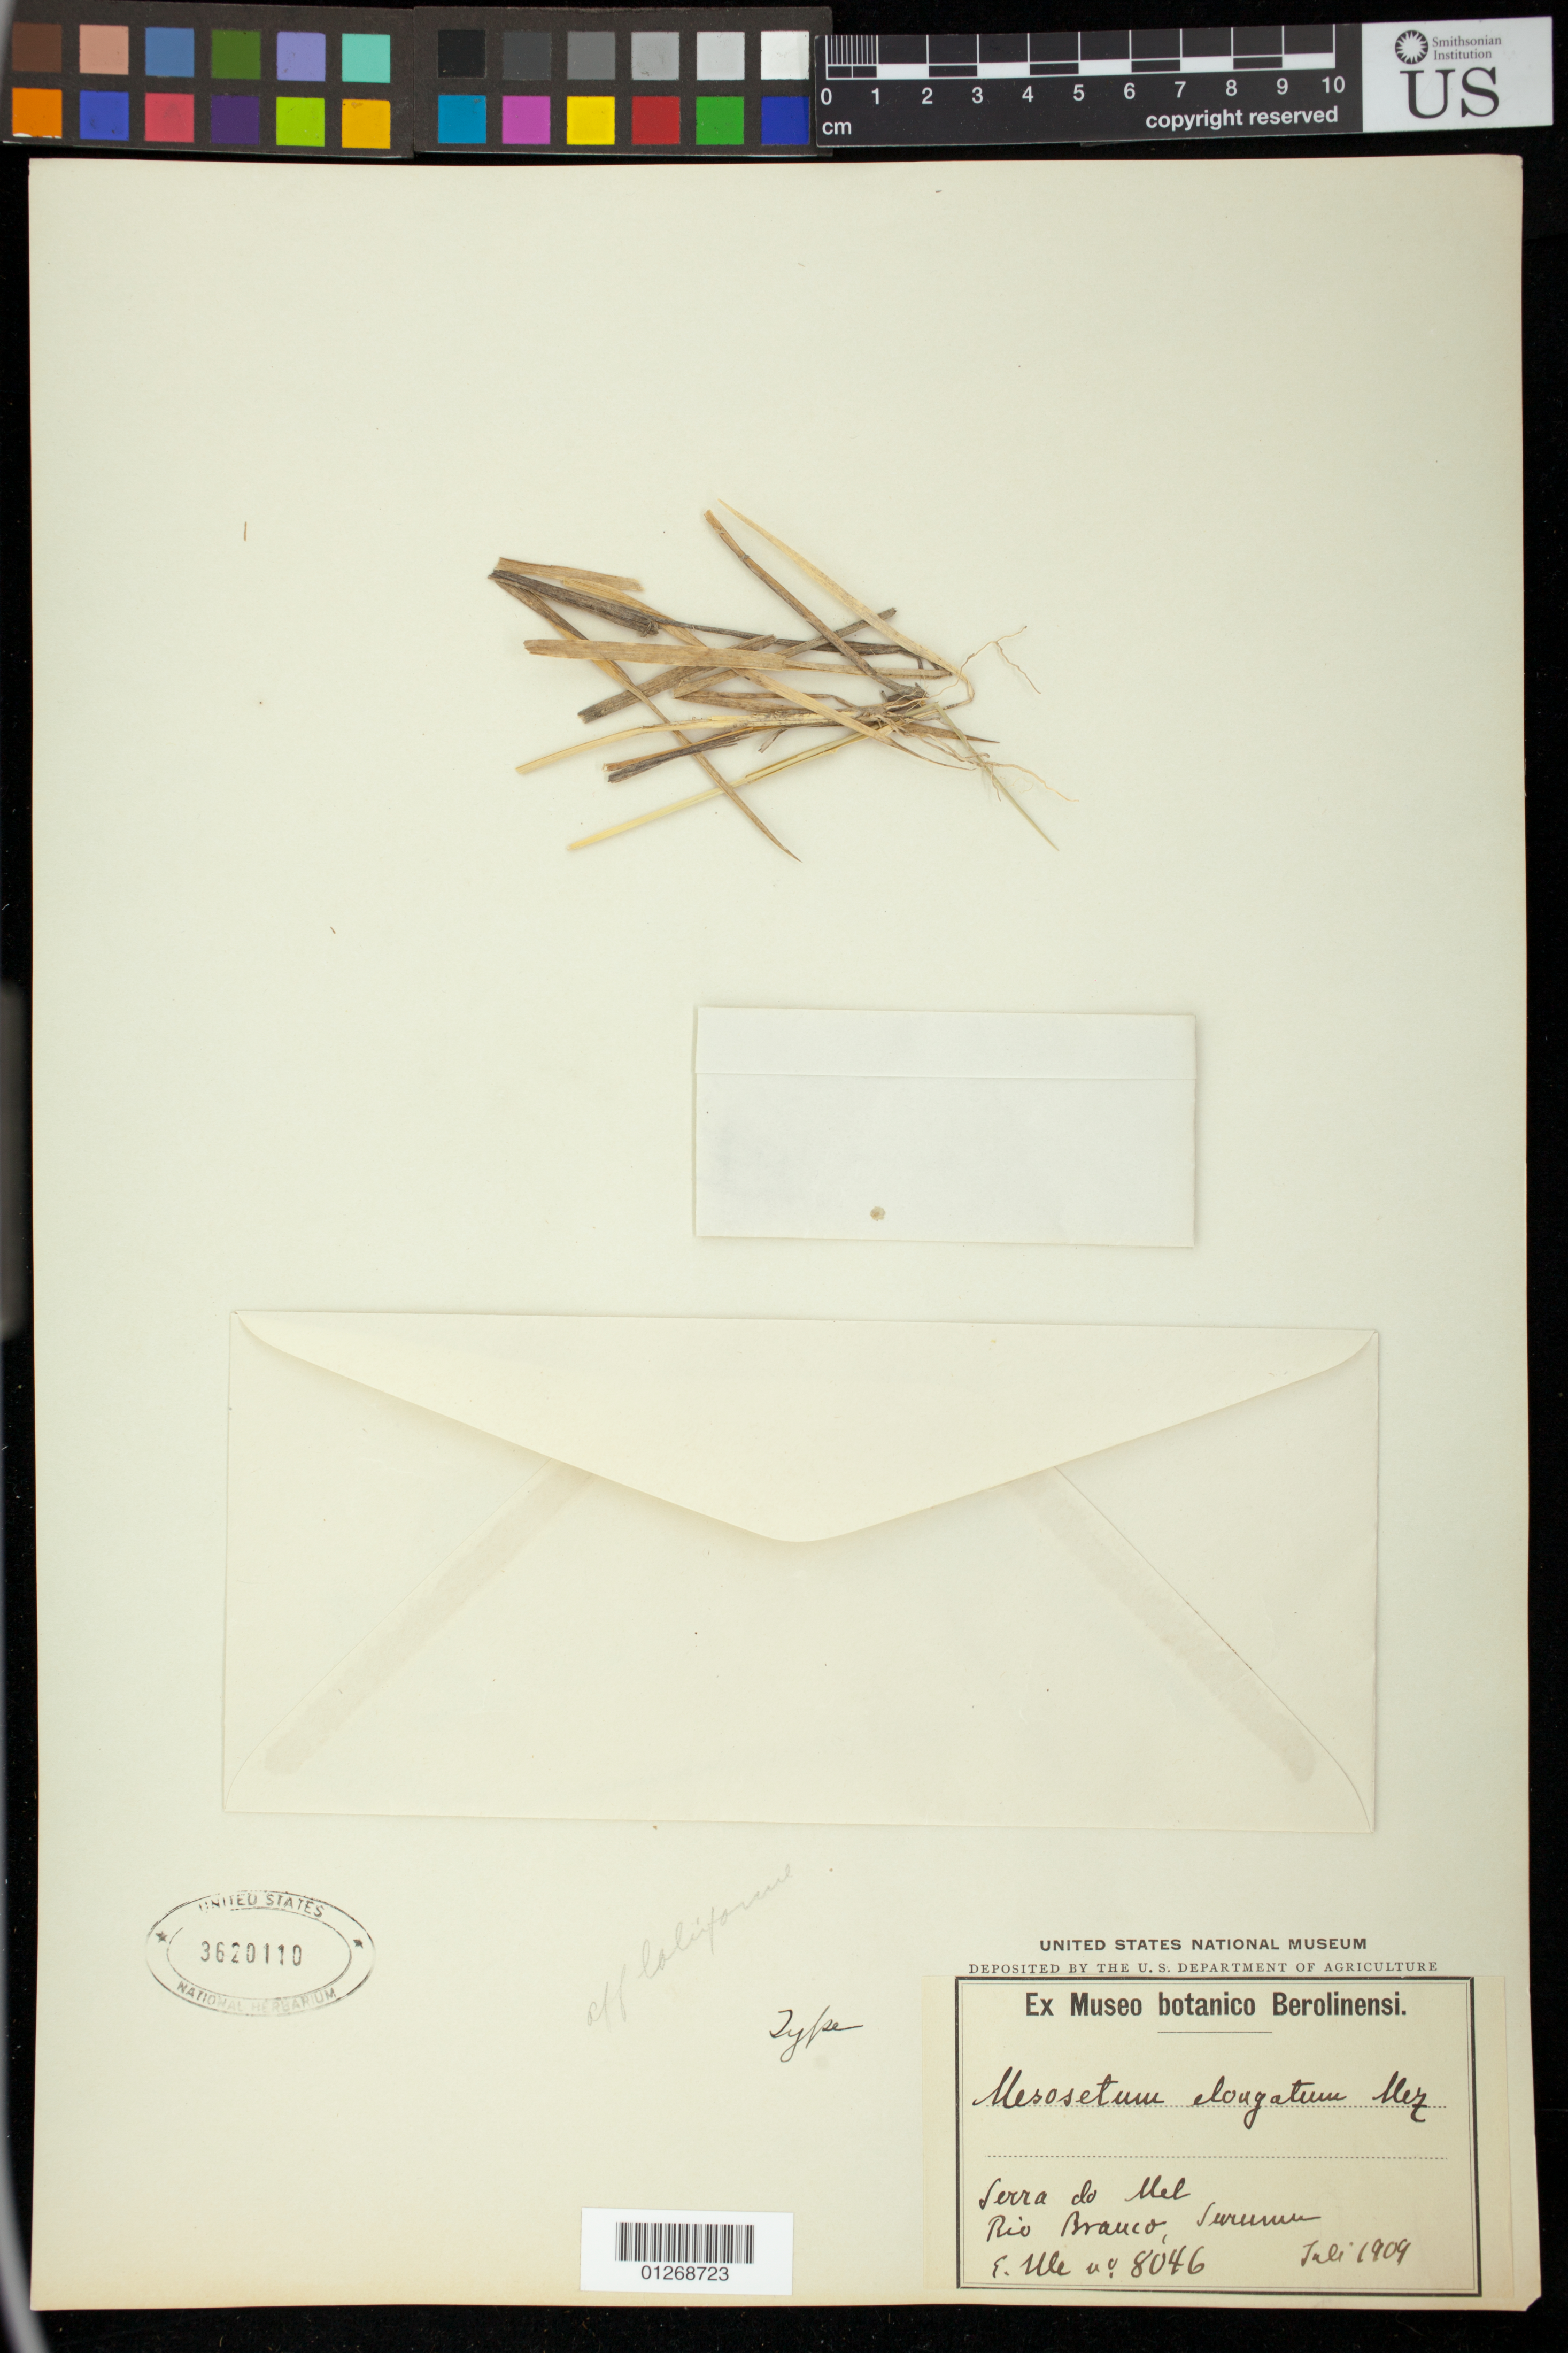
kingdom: Plantae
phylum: Tracheophyta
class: Liliopsida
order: Poales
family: Poaceae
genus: Mesosetum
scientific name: Mesosetum elongatum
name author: Mez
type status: Isotype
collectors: E. H. Ule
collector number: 8046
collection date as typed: Jul 1909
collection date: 1909-07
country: Brazil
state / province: Amazonas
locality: Rio Branco, Surumu, Serra do Mel.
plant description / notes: Fragmentary material of type specimen ex herb. Berlin.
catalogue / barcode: US 3620110